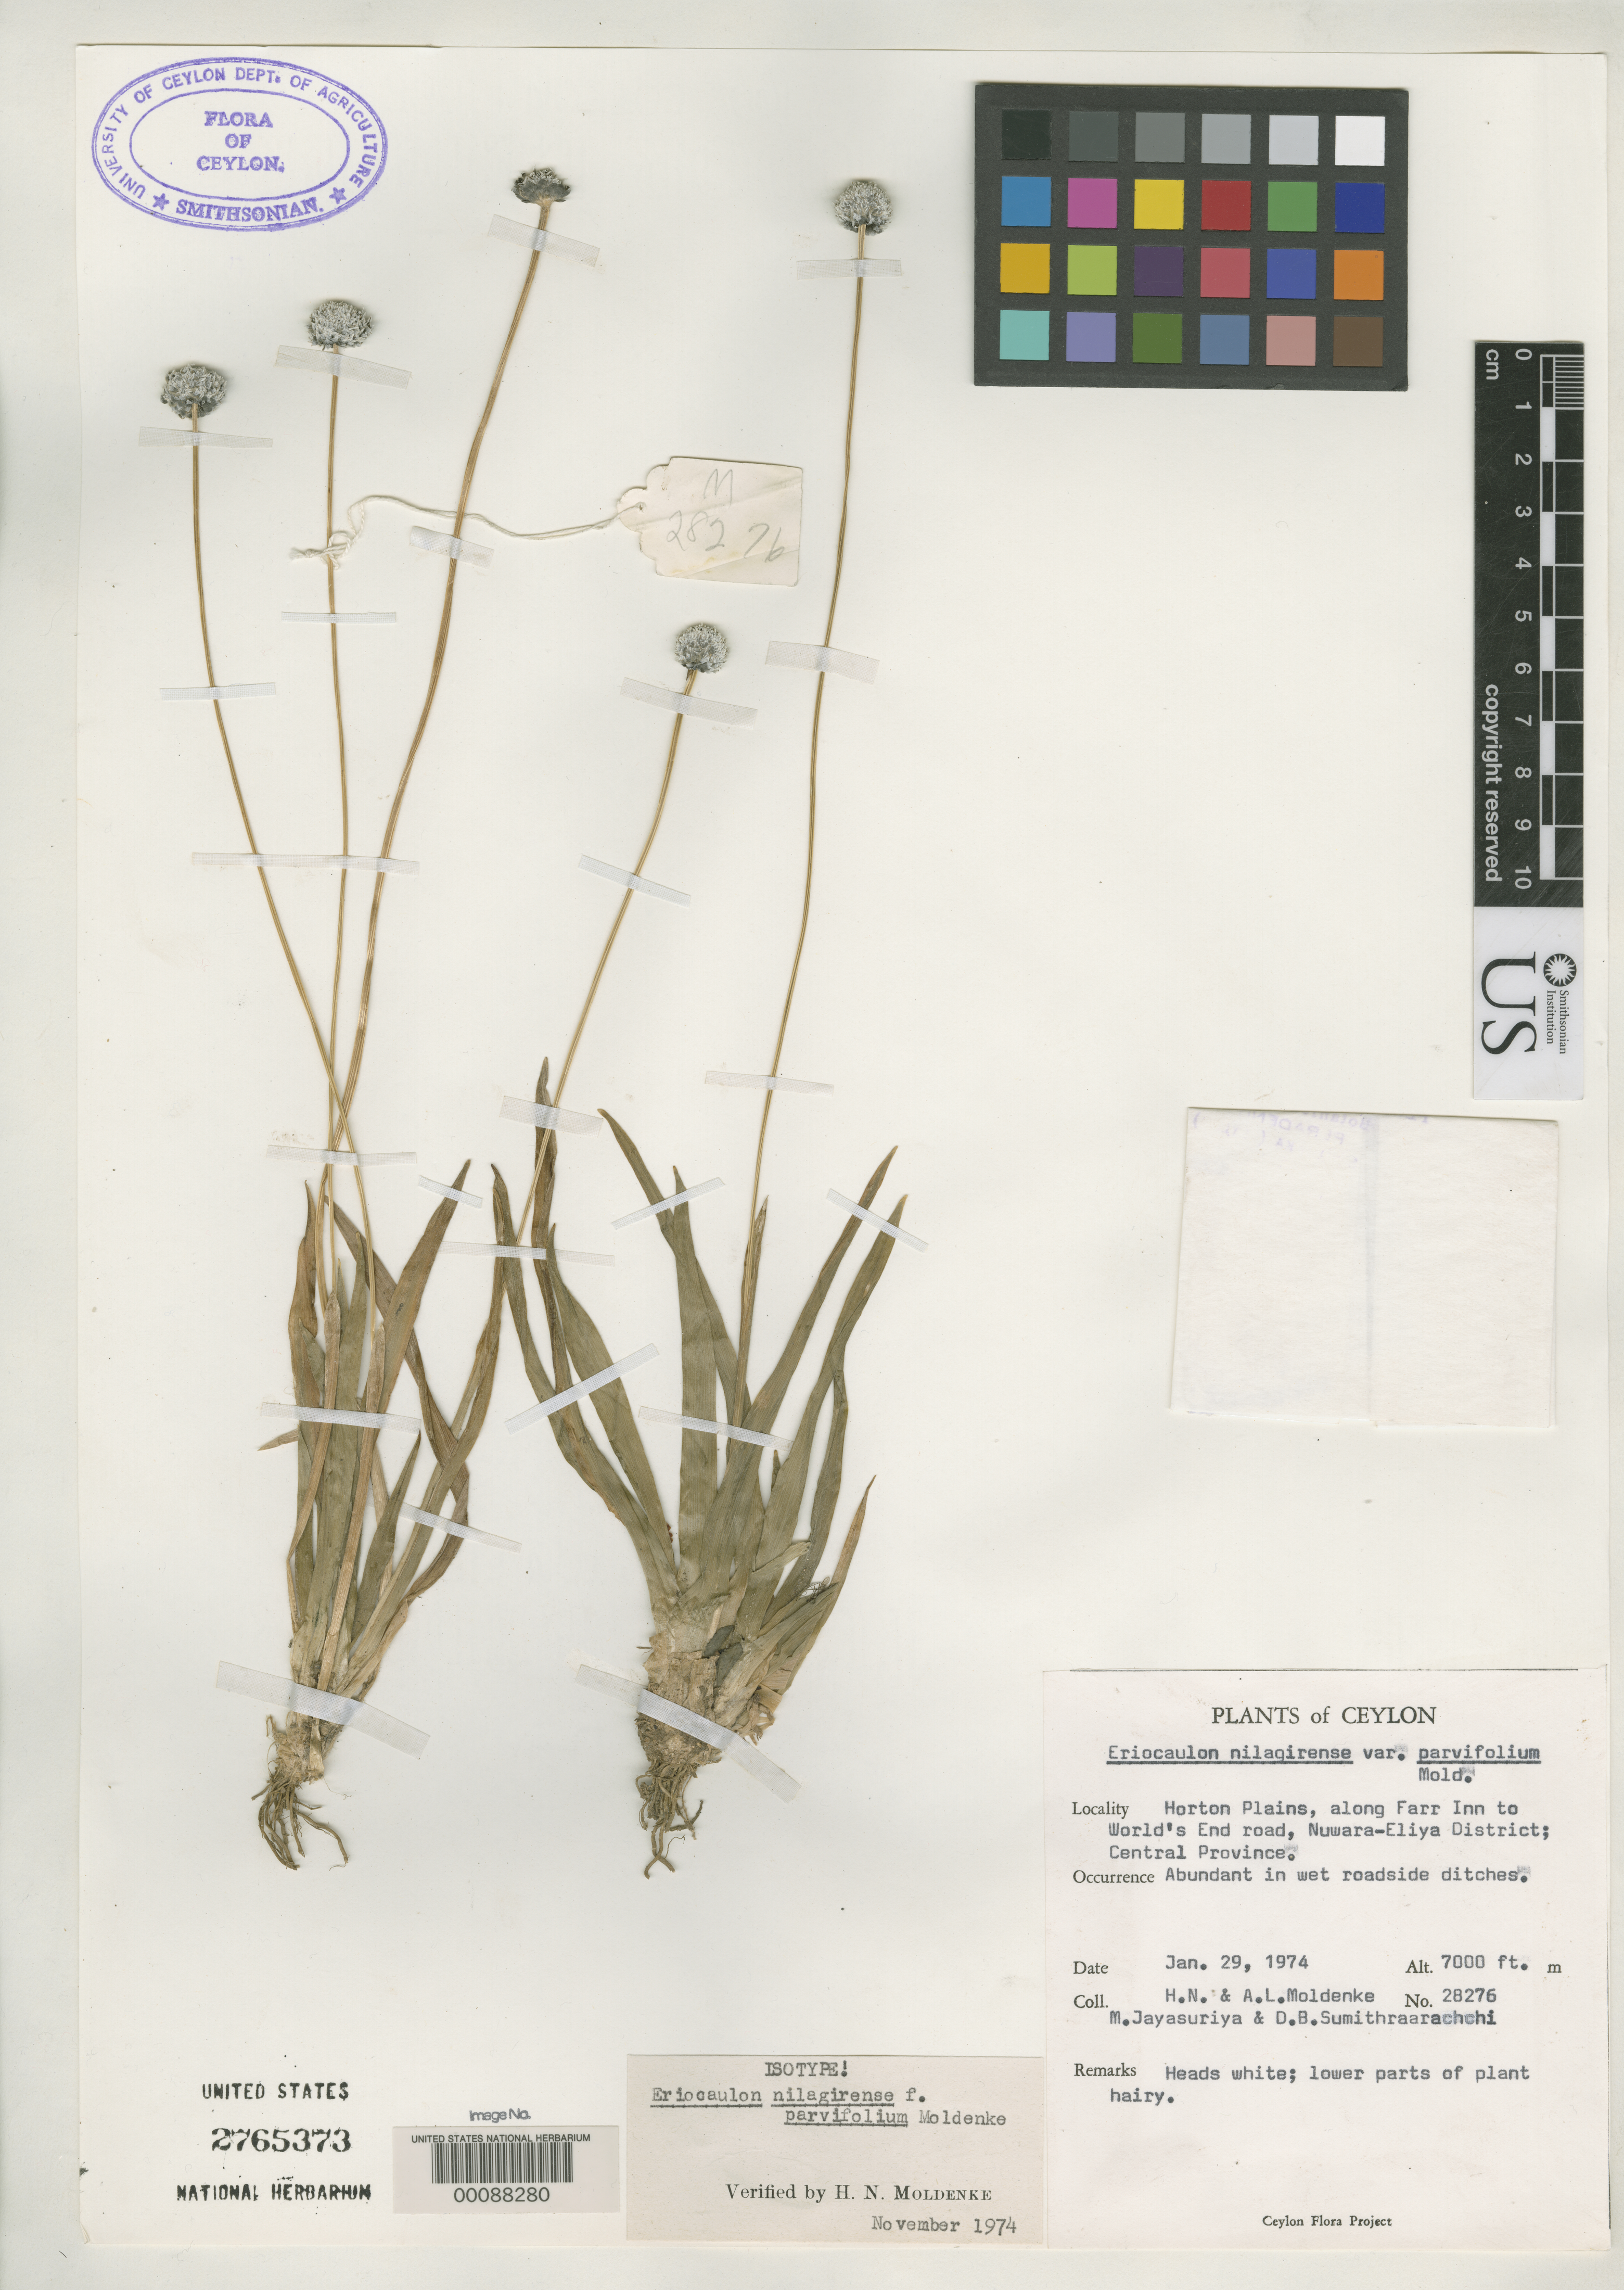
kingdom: Plantae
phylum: Tracheophyta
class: Liliopsida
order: Poales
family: Eriocaulaceae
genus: Eriocaulon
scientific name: Eriocaulon nilagirense f. parvifolium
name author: Moldenke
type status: Isotype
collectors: H. N. Moldenke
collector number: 28276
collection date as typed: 29 Jan 1974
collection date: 1974-01-29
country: Sri Lanka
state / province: Central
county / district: Nuwara Eliya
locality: Horton Plains, Farr Inn to World's End Road.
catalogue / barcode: US 2765373